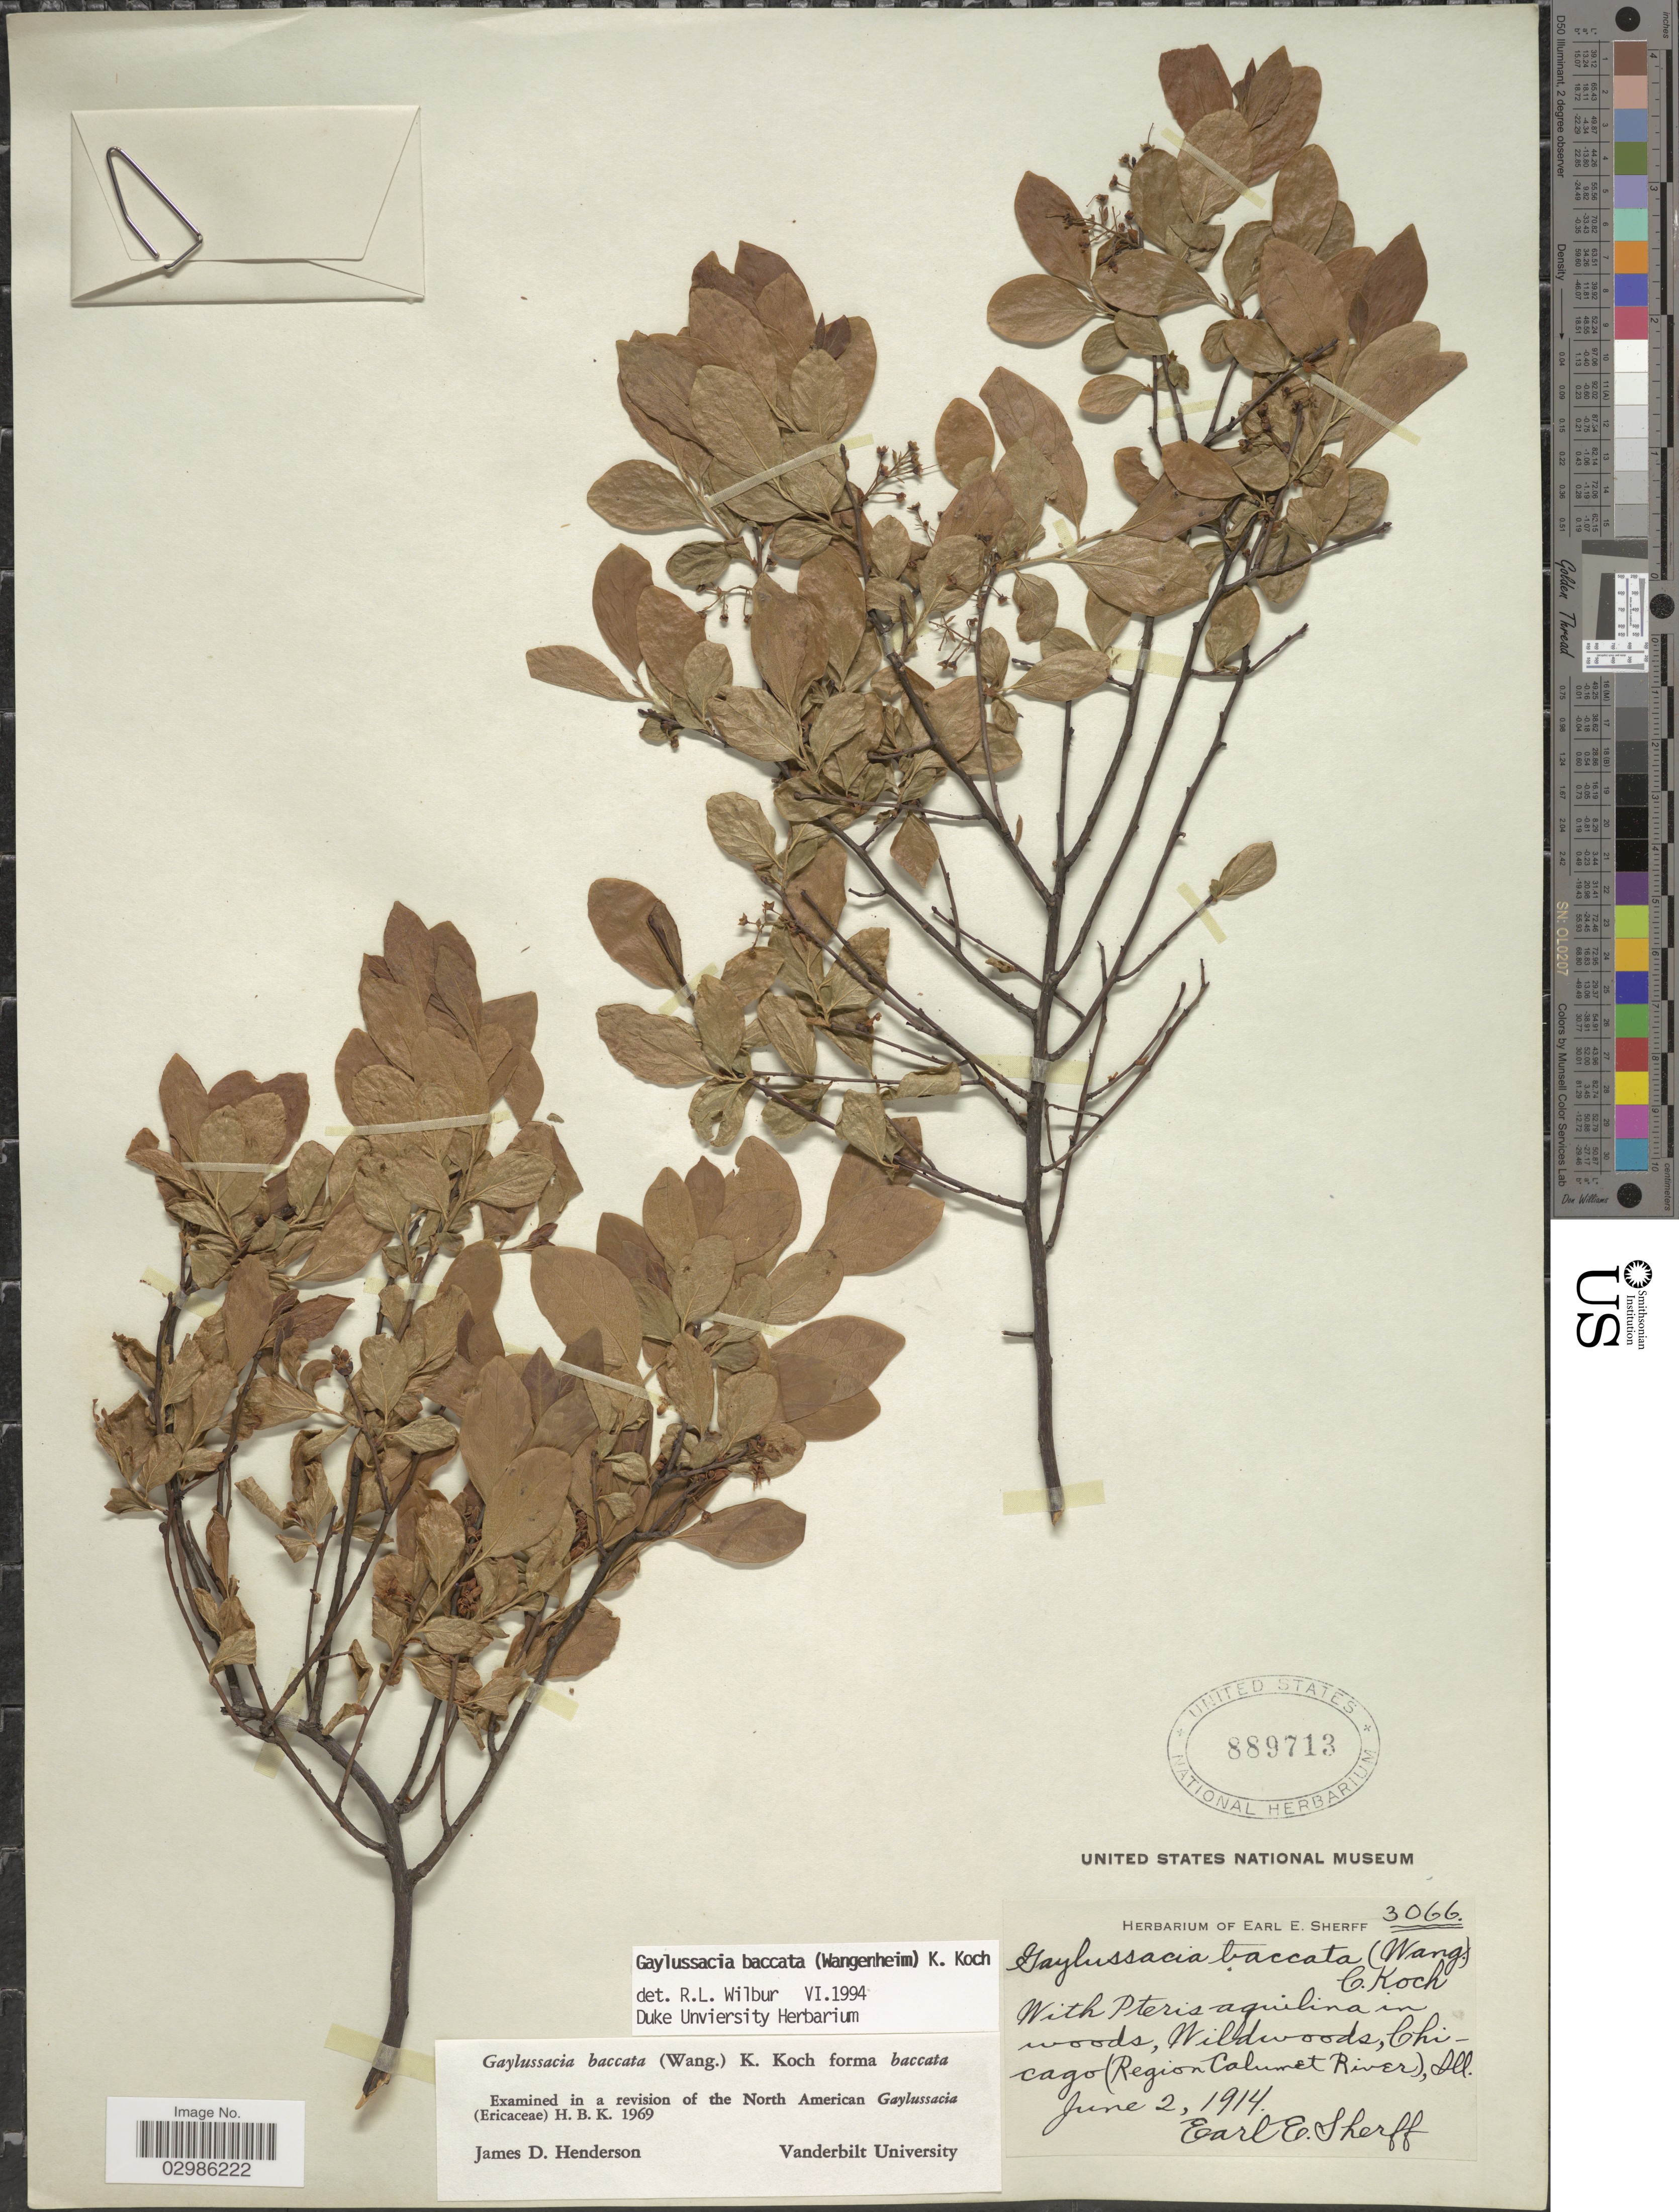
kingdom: Plantae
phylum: Tracheophyta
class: Magnoliopsida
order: Ericales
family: Ericaceae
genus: Gaylussacia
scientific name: Gaylussacia baccata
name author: (Wangenh.) K. Koch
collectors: E. E. Sherff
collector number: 3066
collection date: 1914-06-02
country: United States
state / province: Illinois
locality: Wildwoods, Chicago (Region Calumet River).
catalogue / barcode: US 889713